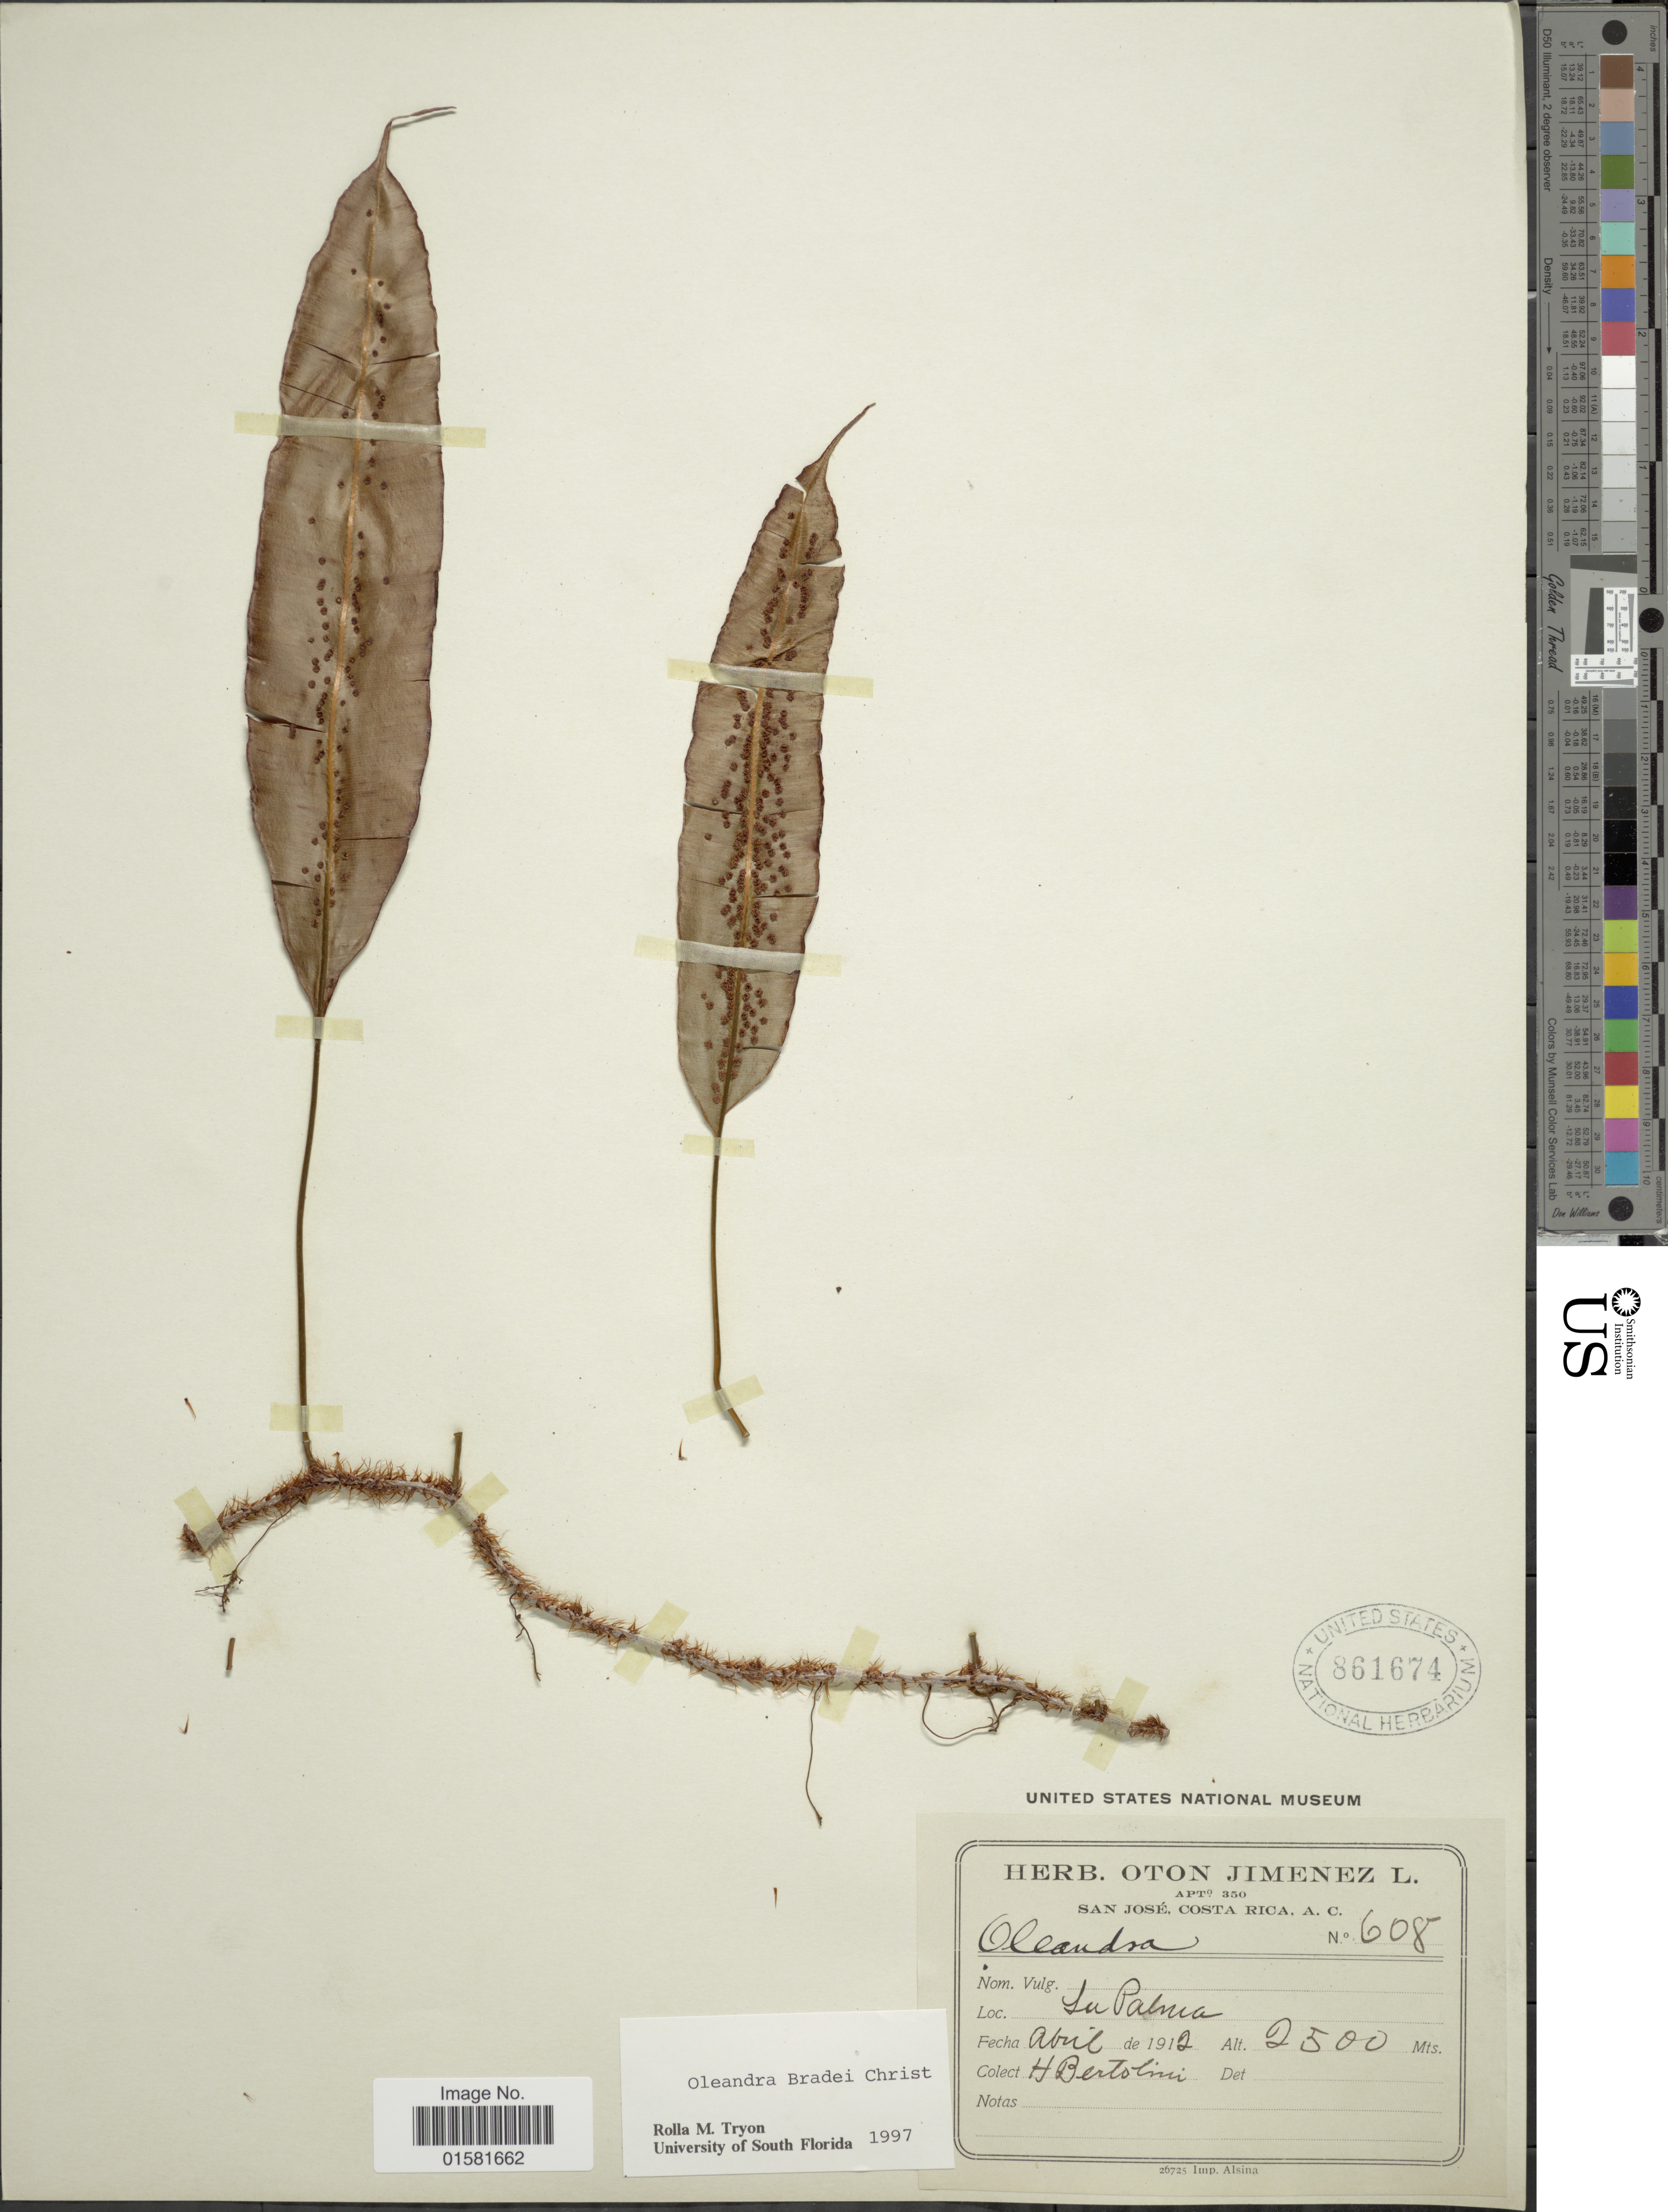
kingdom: Plantae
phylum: Tracheophyta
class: Polypodiopsida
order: Polypodiales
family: Oleandraceae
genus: Oleandra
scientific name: Oleandra bradei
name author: Christ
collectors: H. Bertolini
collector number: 608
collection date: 1912-04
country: Costa Rica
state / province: San José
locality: La Palma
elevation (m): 2500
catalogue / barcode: US 861674